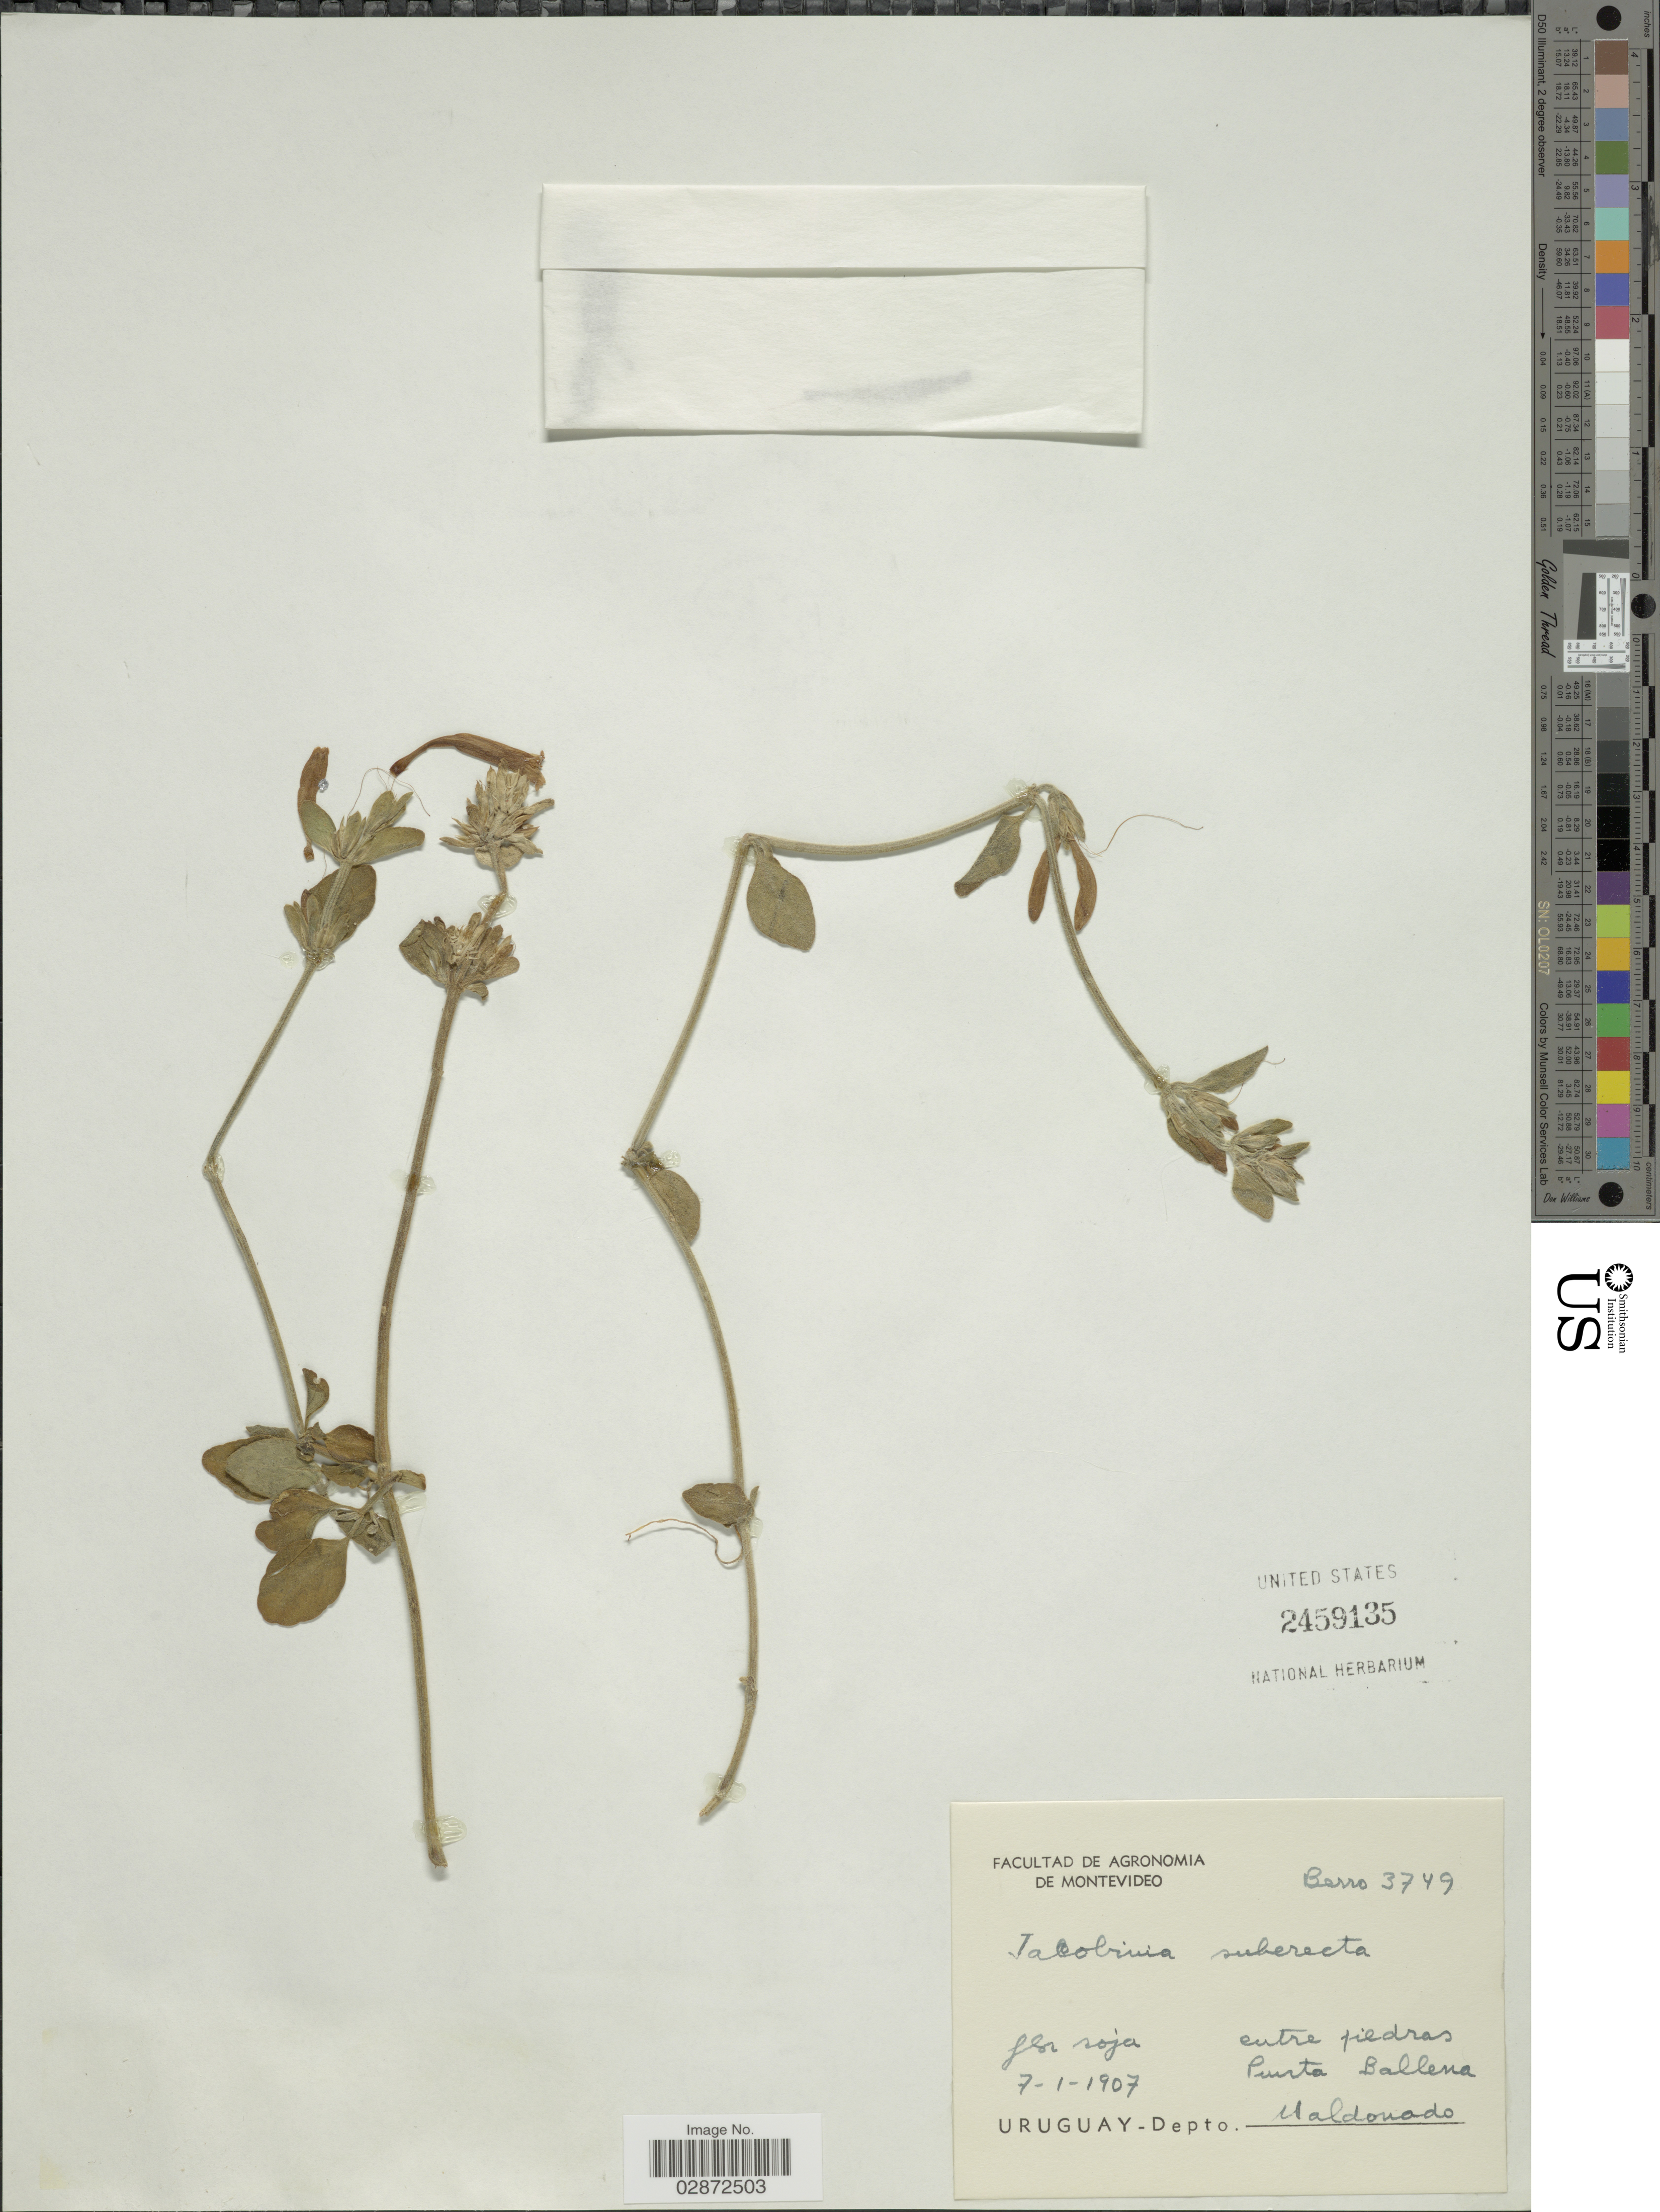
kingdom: Plantae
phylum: Tracheophyta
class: Magnoliopsida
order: Lamiales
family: Acanthaceae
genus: Dicliptera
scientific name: Dicliptera suberecta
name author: (André) Bremek.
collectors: Berro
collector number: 3749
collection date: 1907-01-07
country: Uruguay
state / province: Maldonado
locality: Entre piedras Puenta Ballena. Depto. Maldonado.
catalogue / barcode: US 2459135